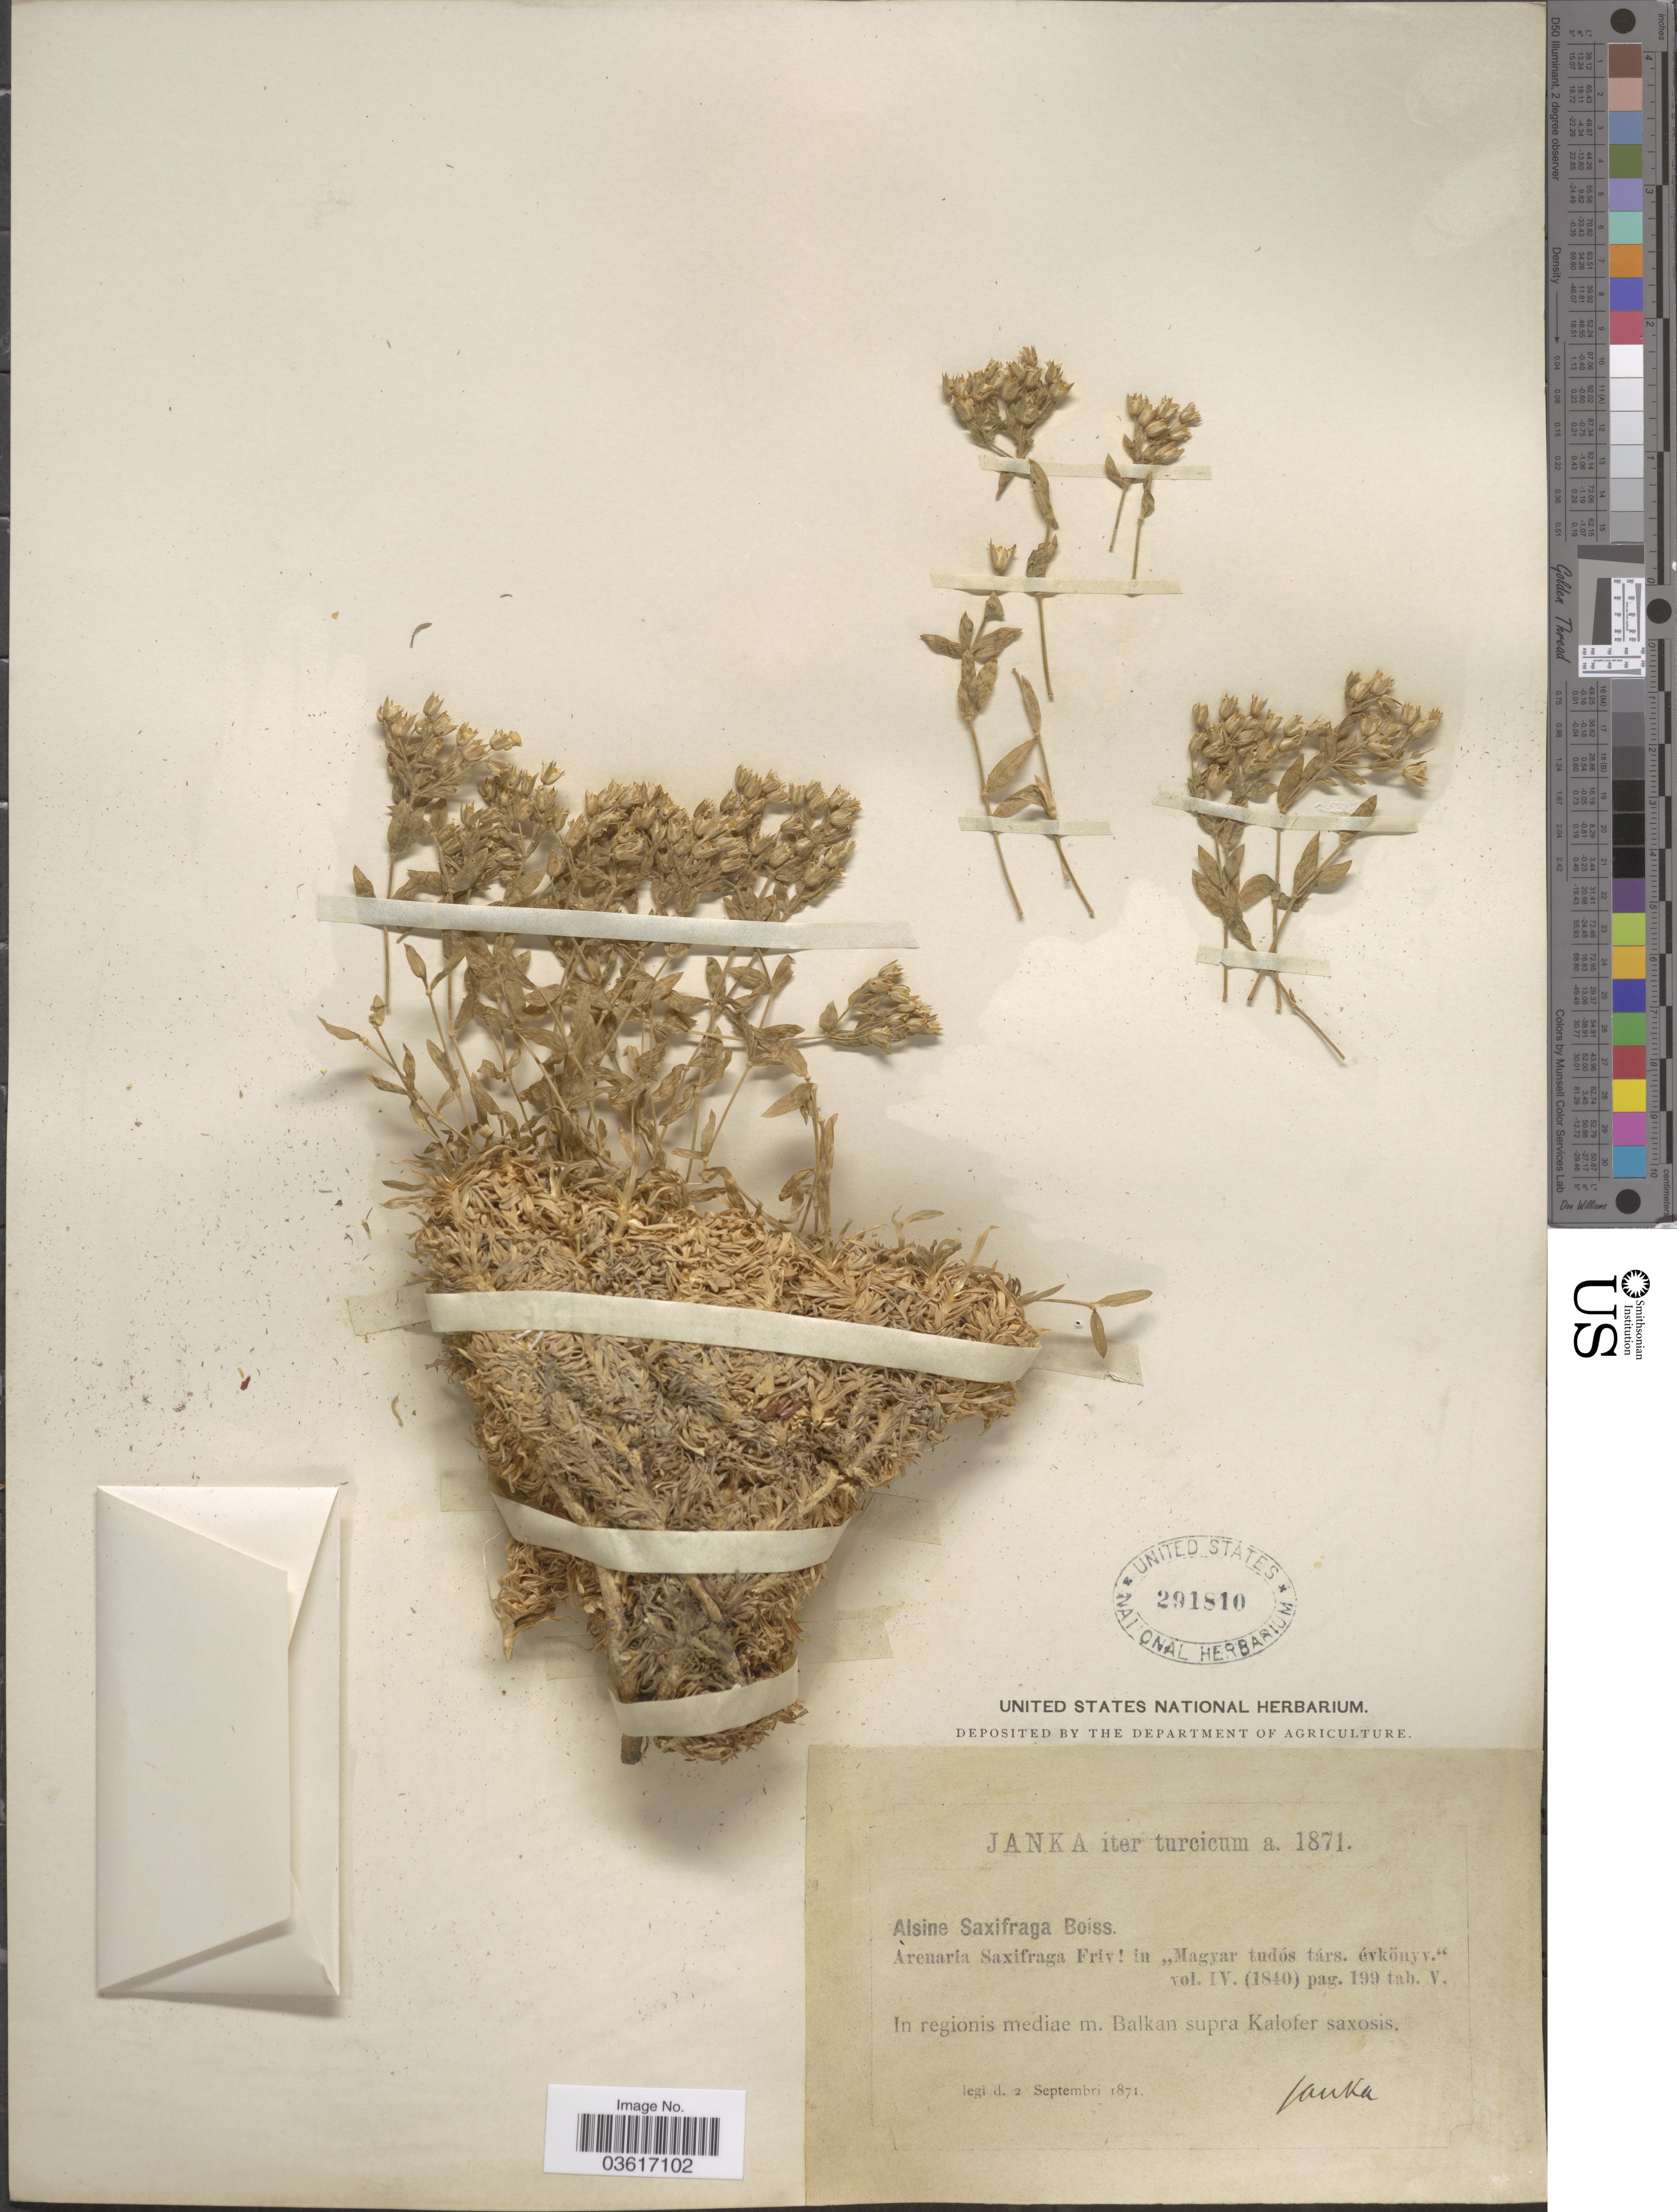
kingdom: Plantae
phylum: Tracheophyta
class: Magnoliopsida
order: Caryophyllales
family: Caryophyllaceae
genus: Mcneillia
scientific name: Mcneillia saxifraga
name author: (Friv.) Dillenb. & Kadereit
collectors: V. Janka von Bulcs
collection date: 1871-09-02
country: Bulgaria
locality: In regionis mediae m. Balkan supra Kalofer saxosis.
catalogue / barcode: US 291810